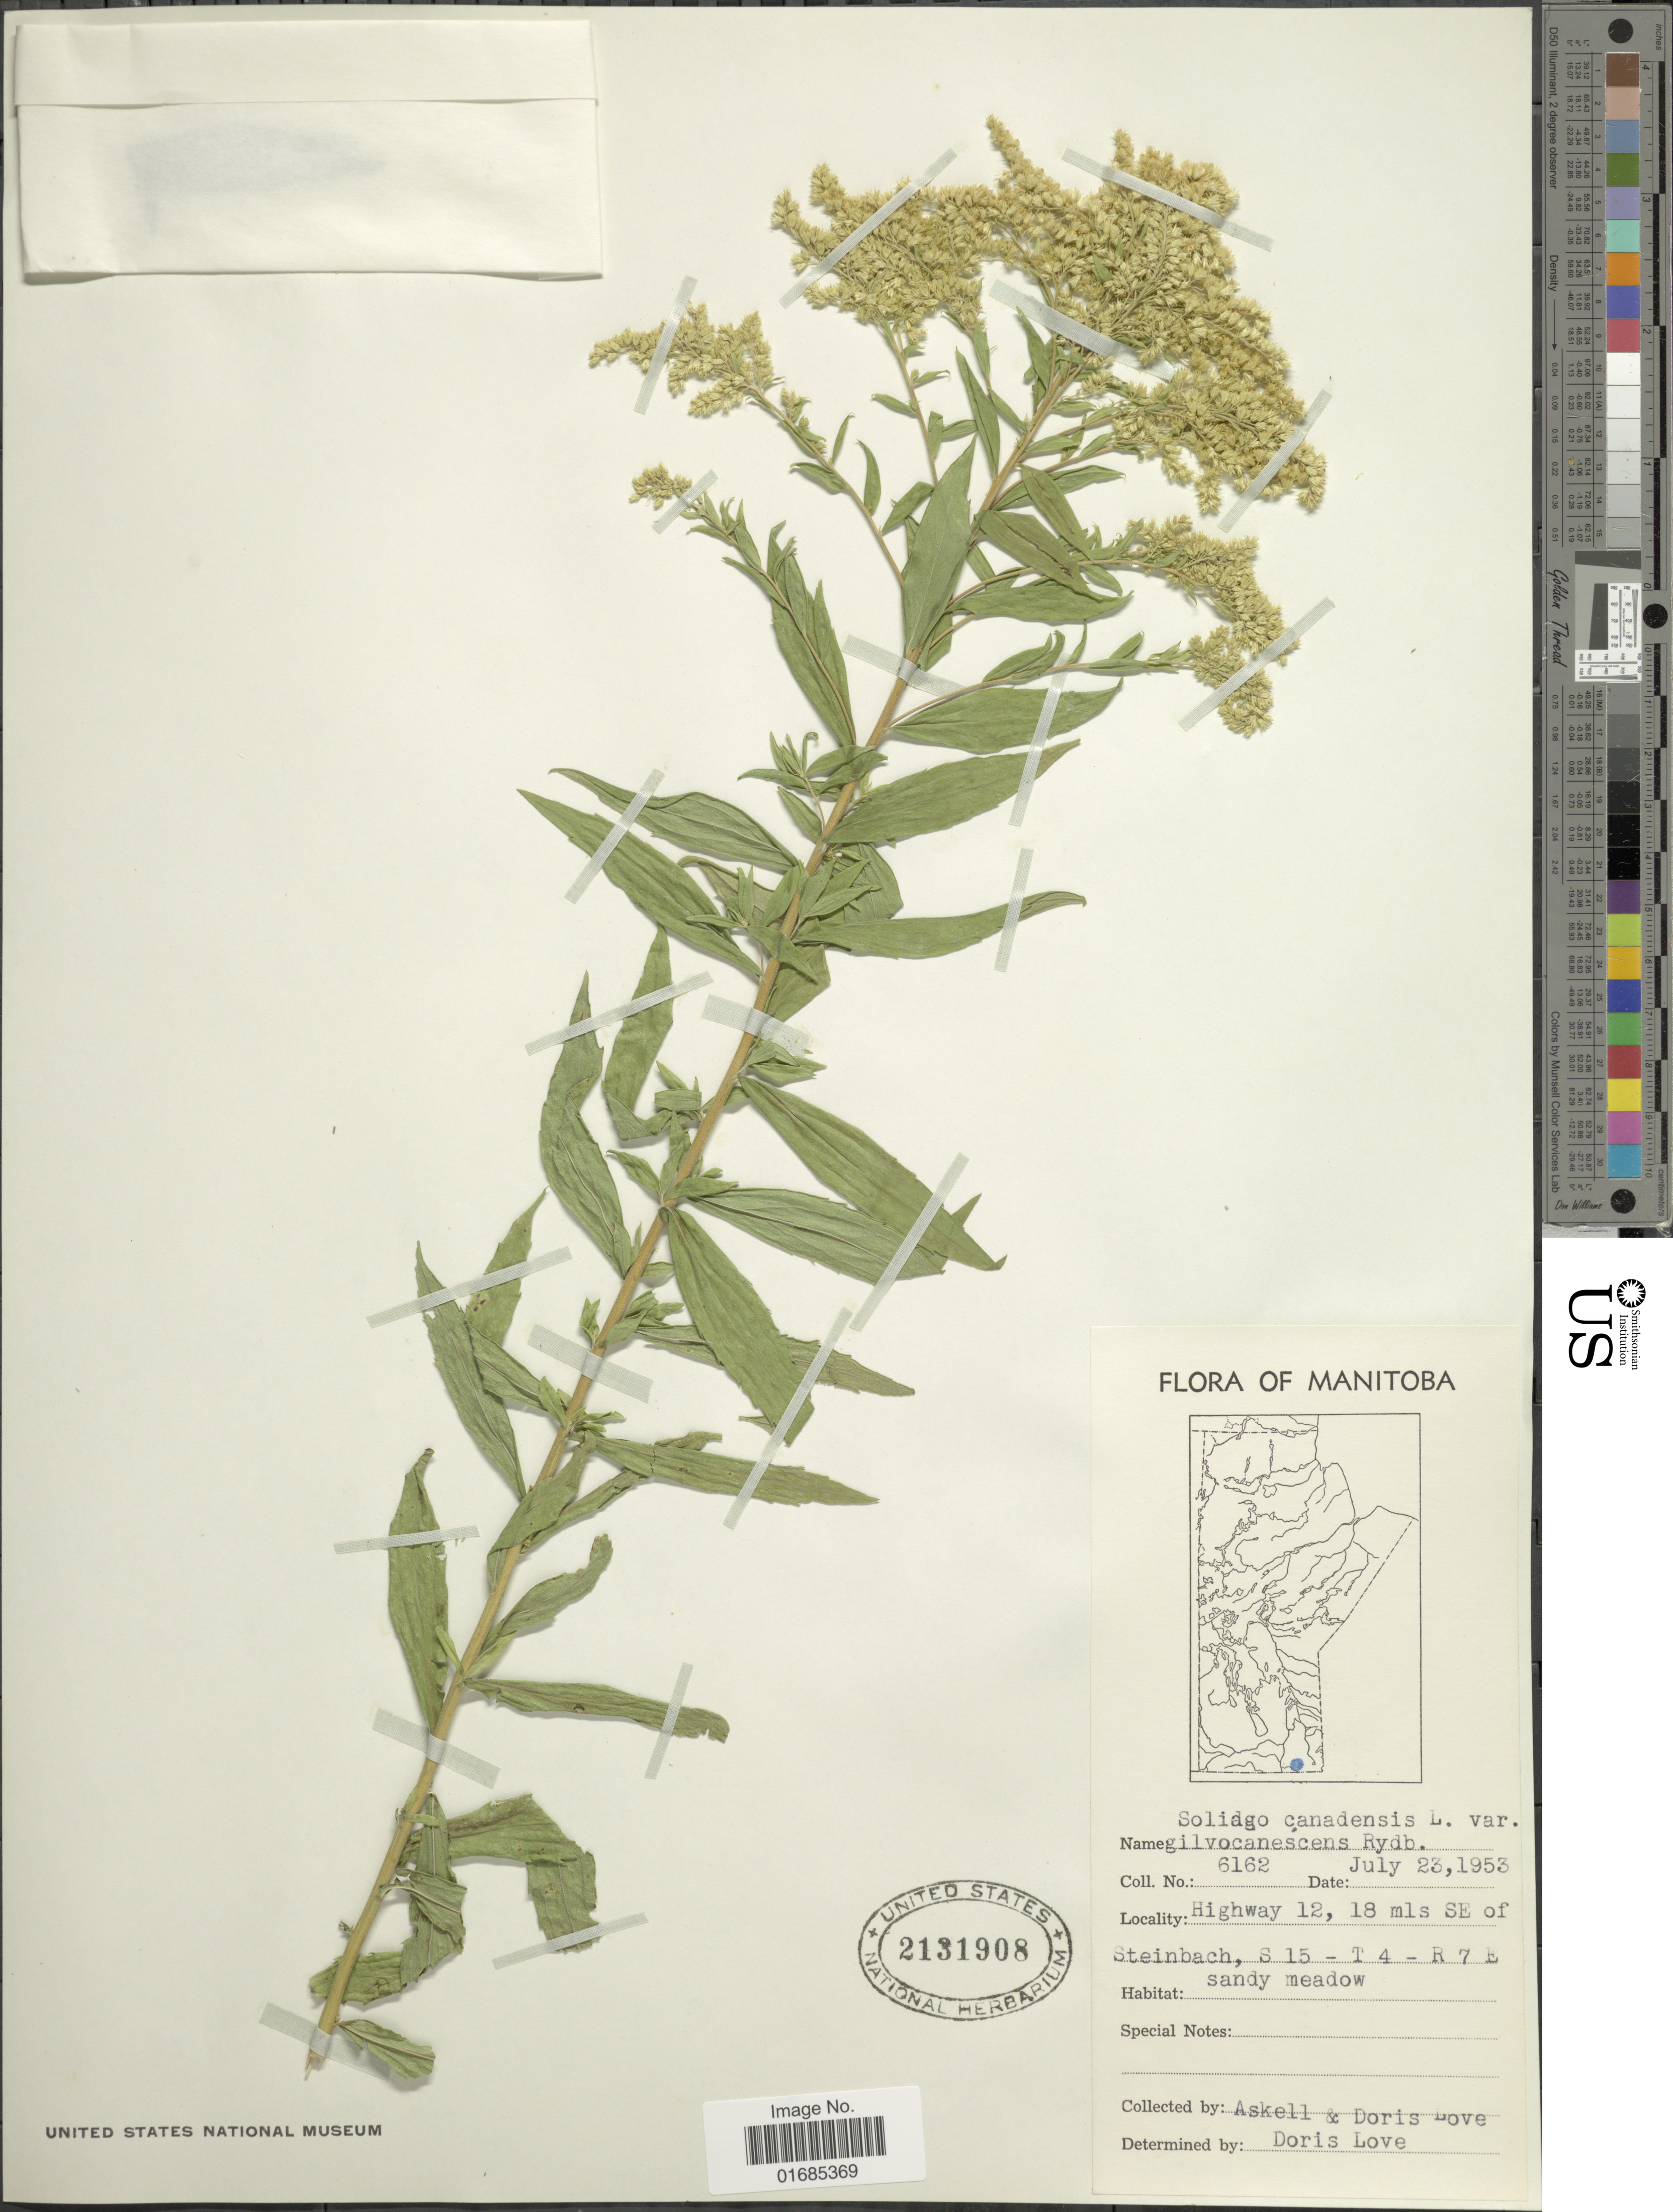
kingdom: Plantae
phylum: Tracheophyta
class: Magnoliopsida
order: Asterales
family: Asteraceae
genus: Solidago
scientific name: Solidago canadensis var. gilvocanescens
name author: Rydb.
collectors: Á. Löve & D. Löve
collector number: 6162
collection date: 1953-07-23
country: Canada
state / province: Manitoba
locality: Highway 12, 18 mls SE of Steinbach, S15-T4- R7 E, sandy meadow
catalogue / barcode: US 2131908